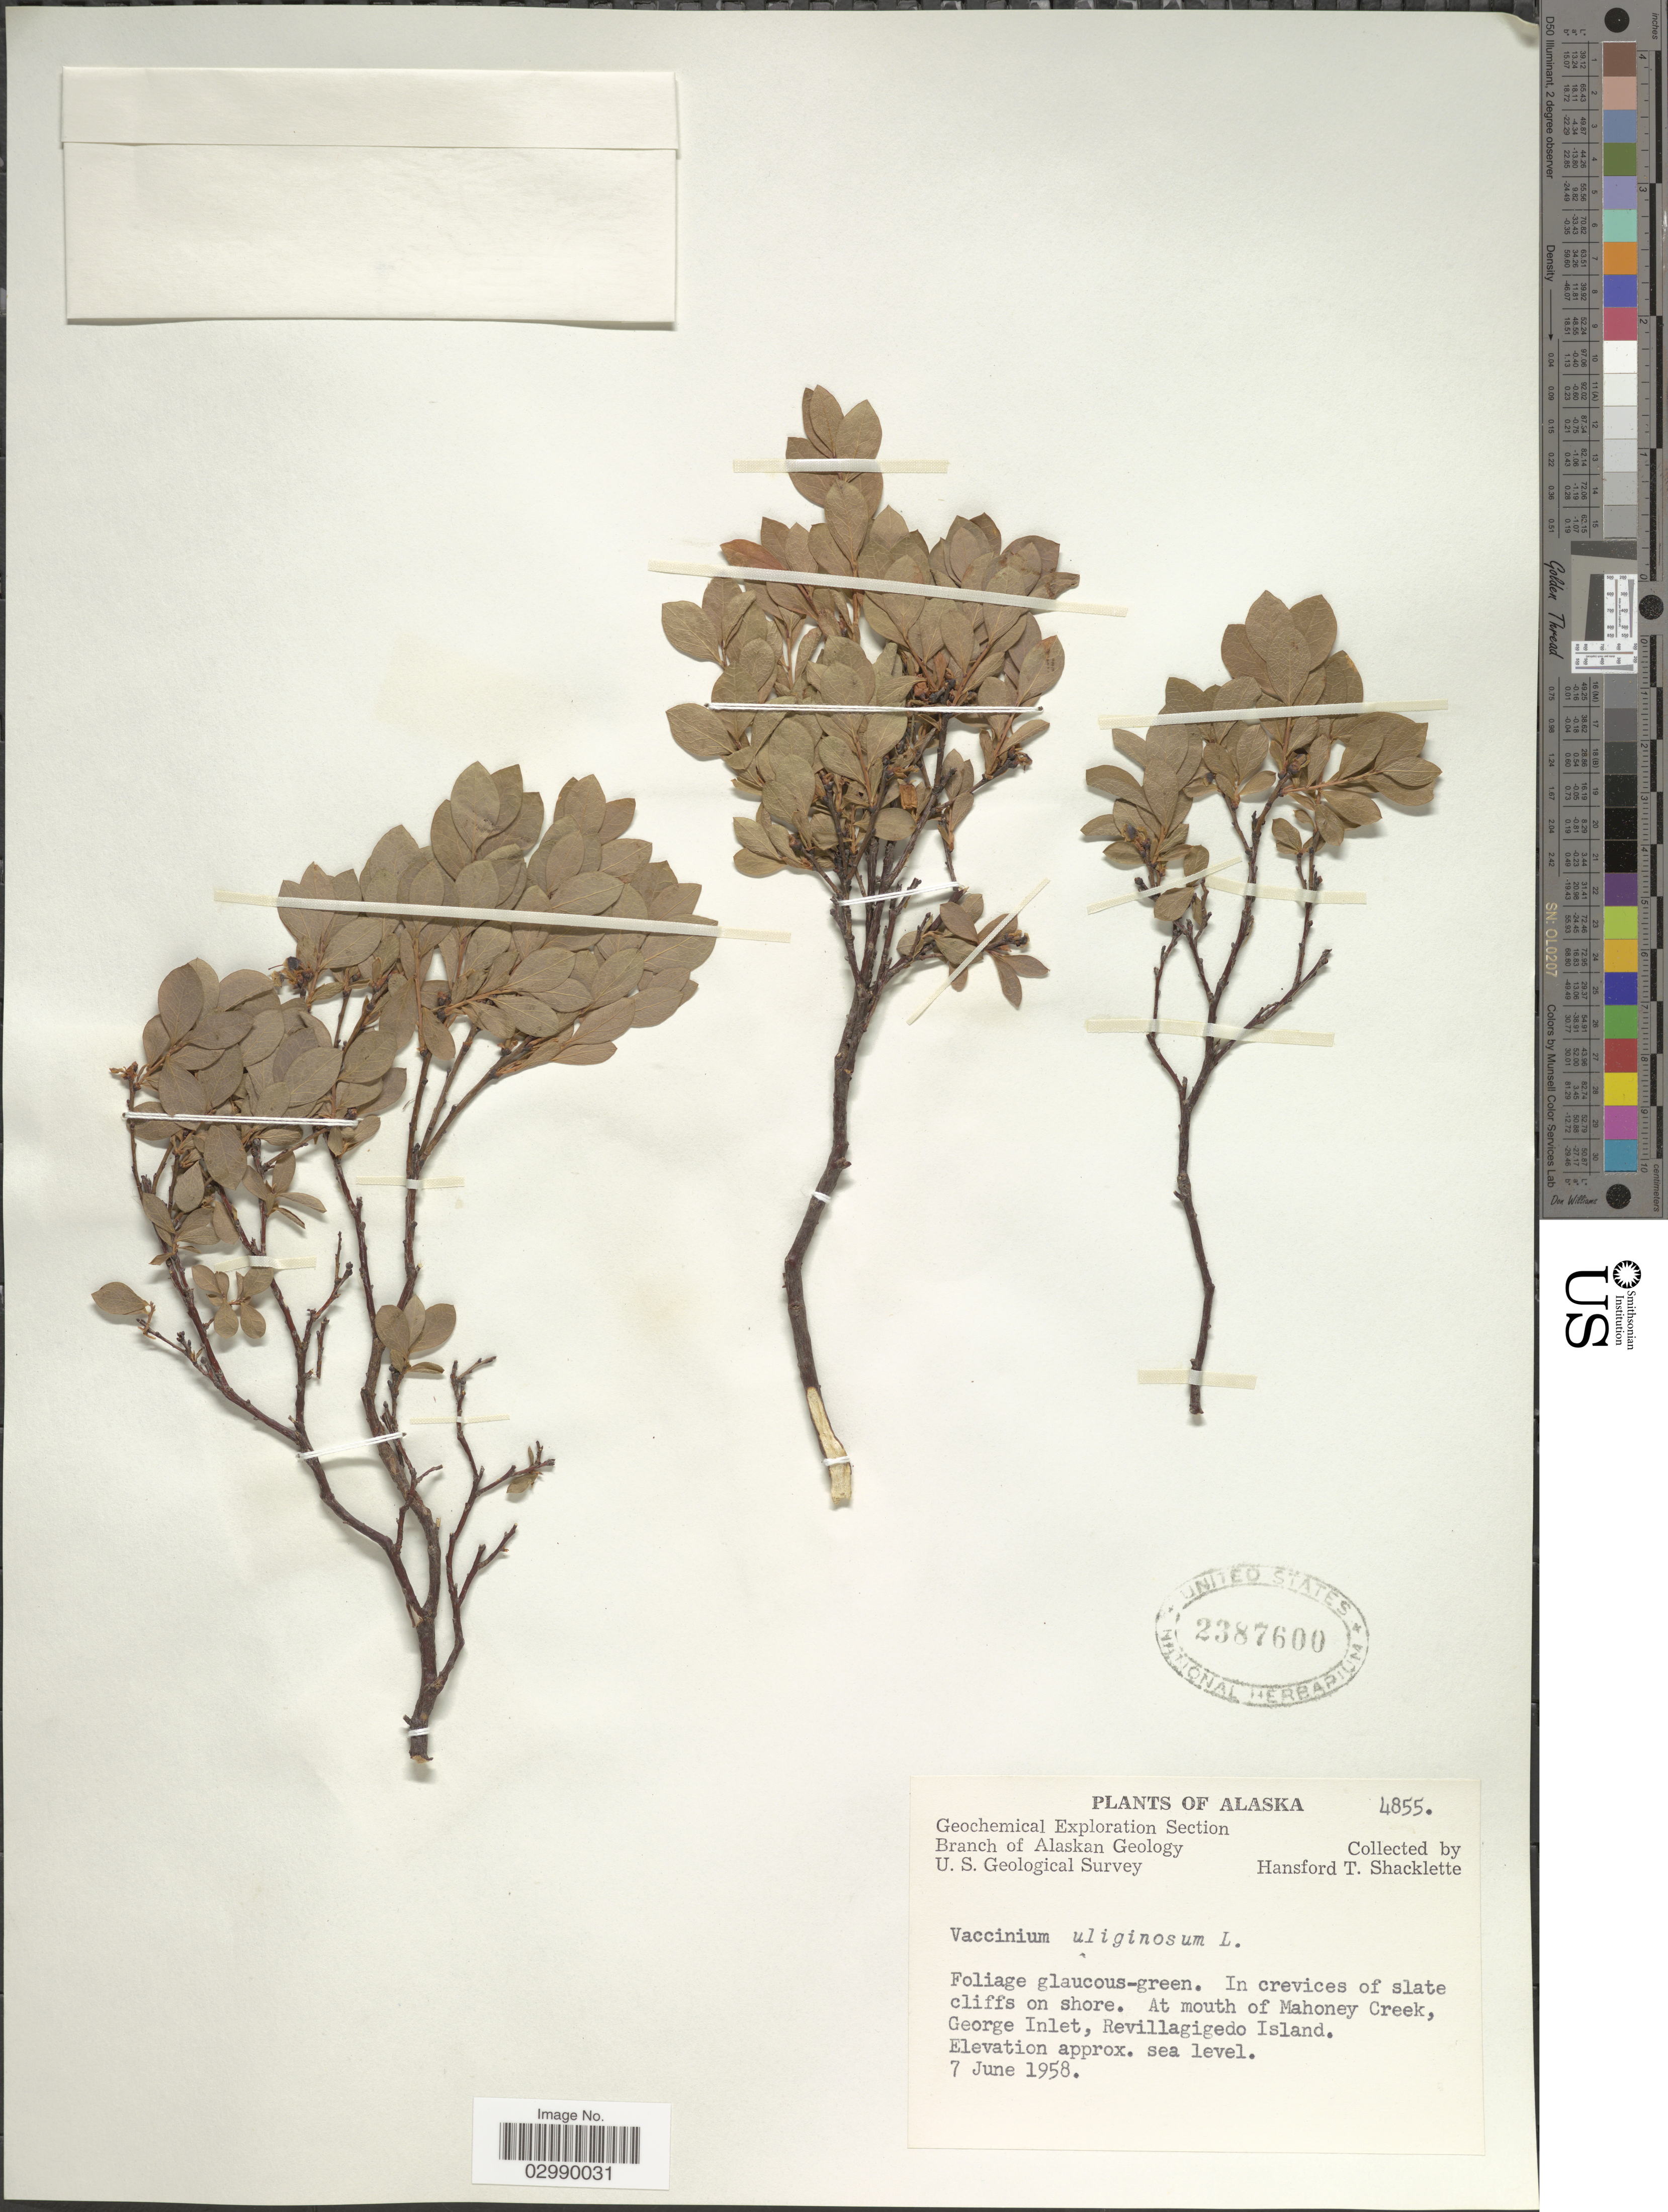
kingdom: Plantae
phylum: Tracheophyta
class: Magnoliopsida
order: Ericales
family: Ericaceae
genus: Vaccinium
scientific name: Vaccinium uliginosum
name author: L.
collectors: H. Shacklette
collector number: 4855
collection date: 1958-06-07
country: United States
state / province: Alaska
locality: At mouth of Mahoney Creek, George Inlet, Revillagigedo Island.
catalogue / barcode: US 2387600